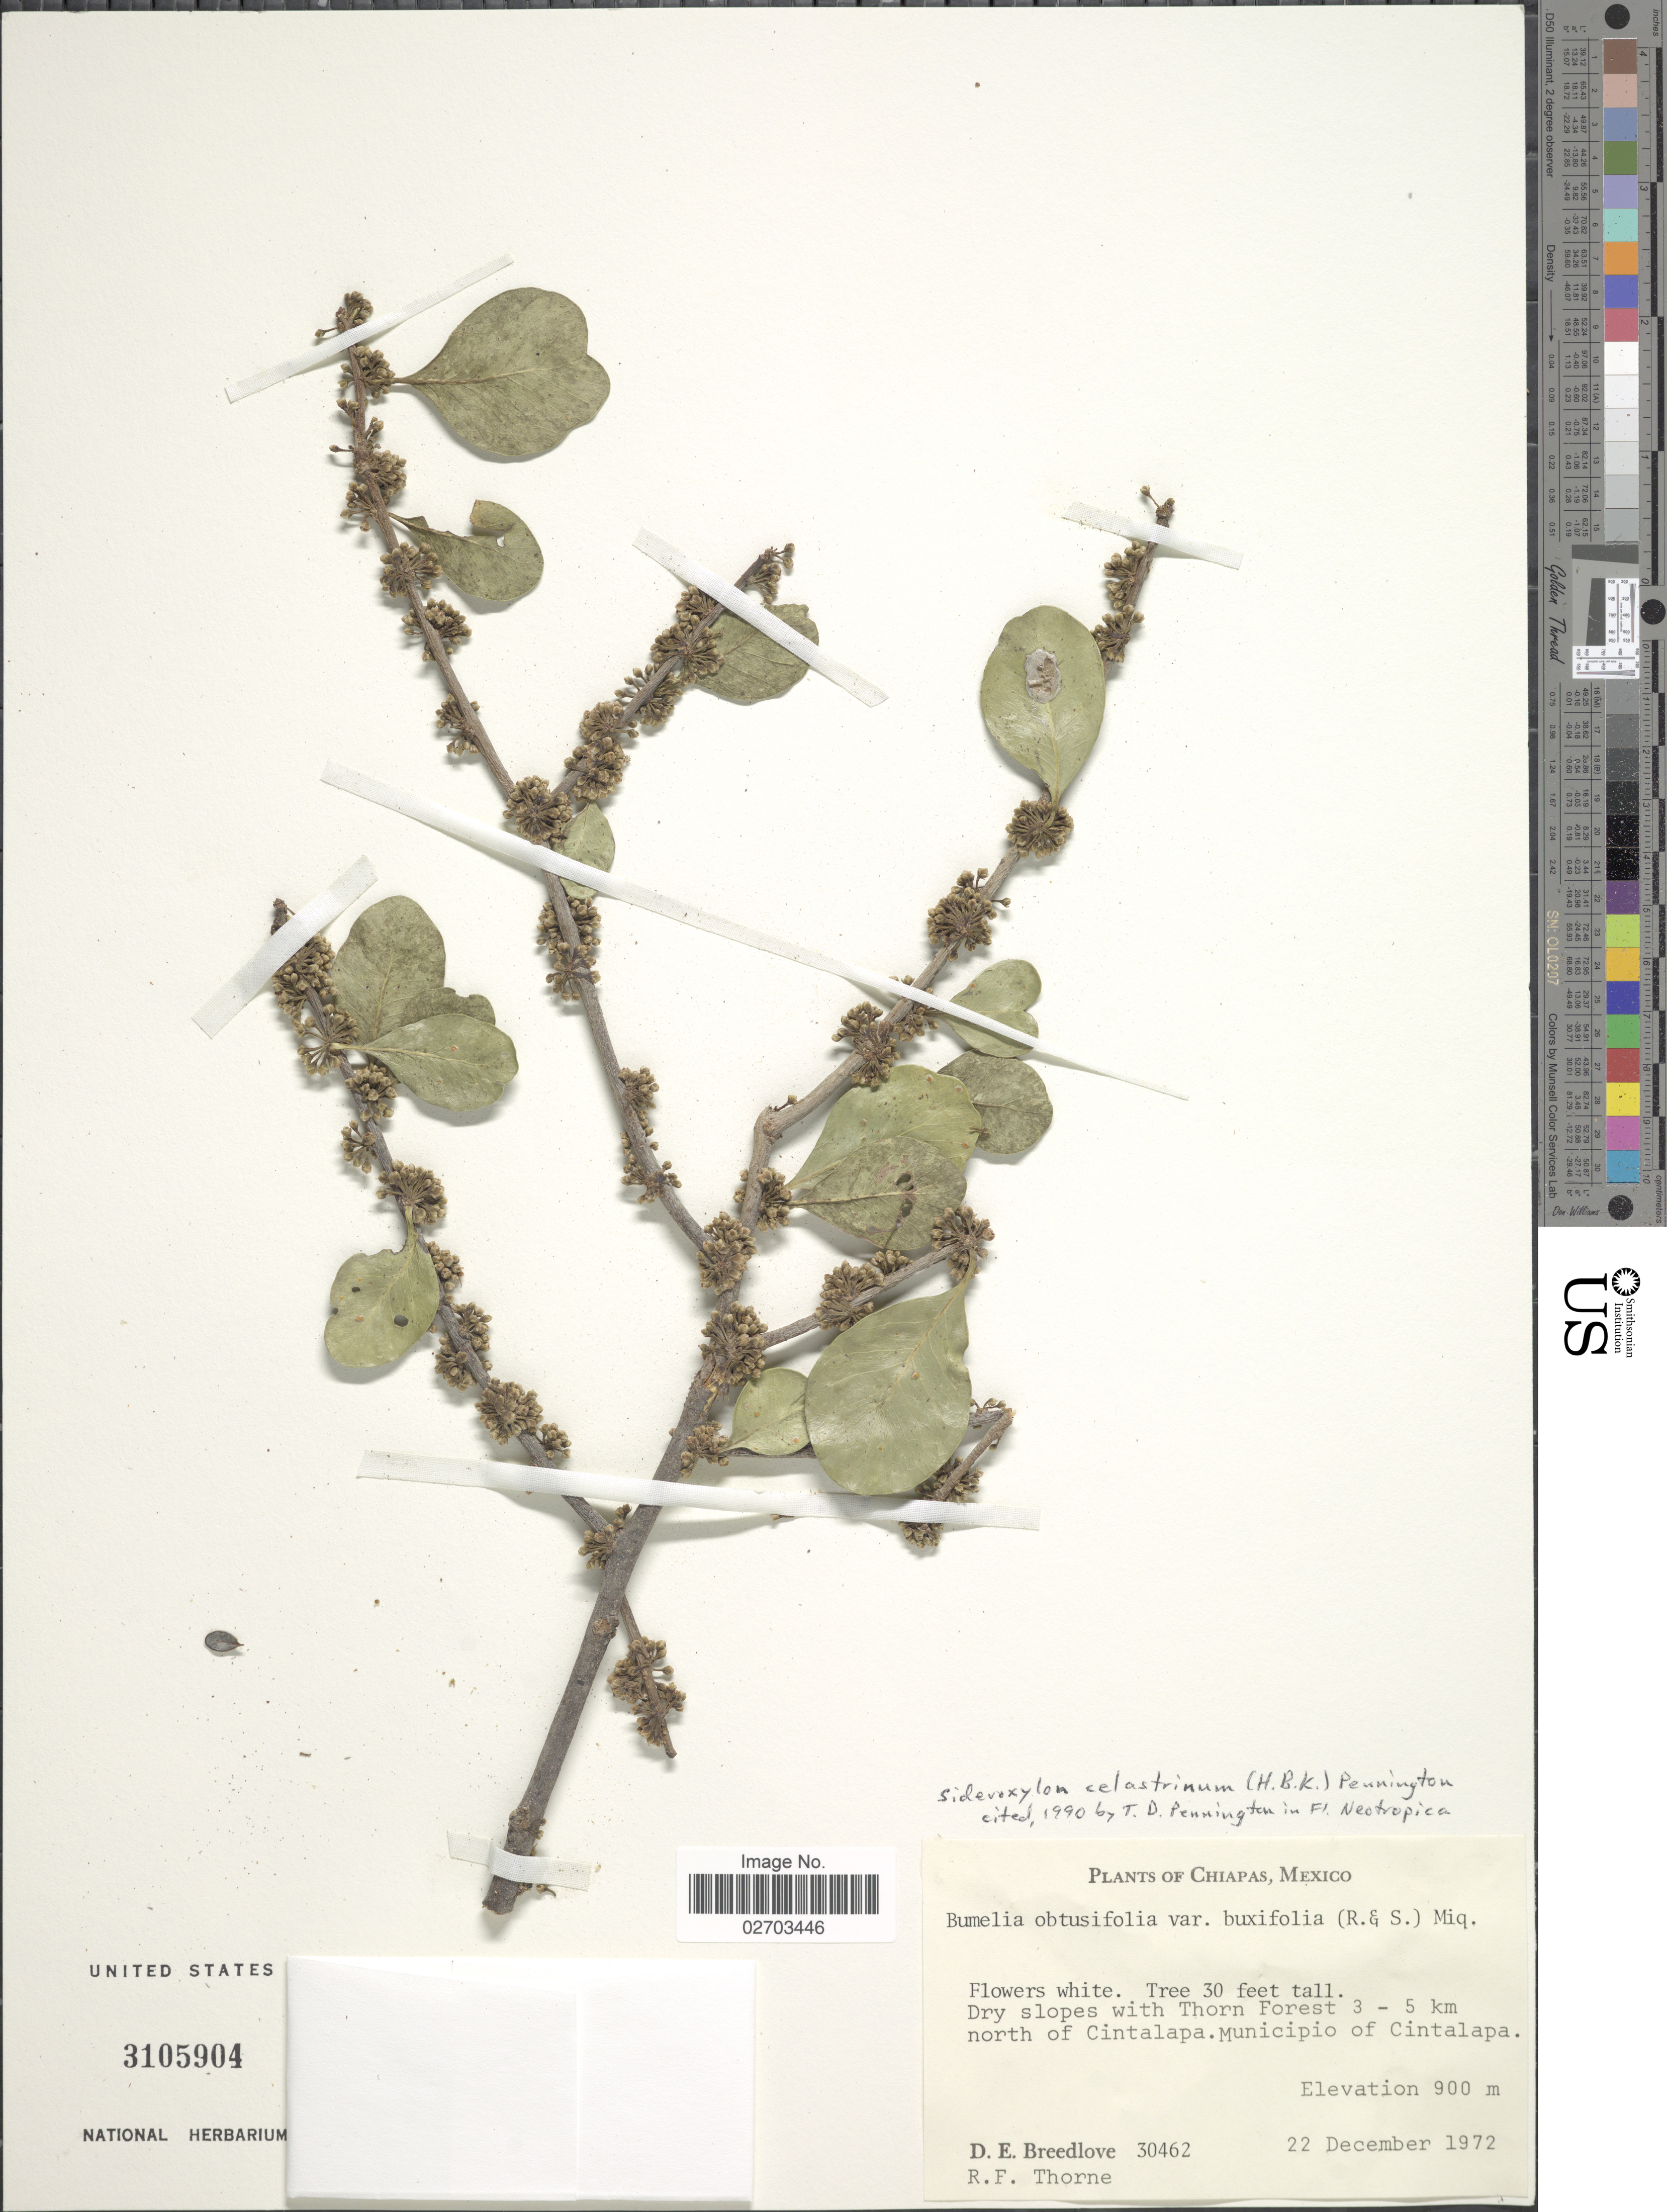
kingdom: Plantae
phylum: Tracheophyta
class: Magnoliopsida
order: Ericales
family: Sapotaceae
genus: Sideroxylon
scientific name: Sideroxylon celastrinum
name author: (Kunth) T.D. Penn.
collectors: D. E. Breedlove & R. F. Thorne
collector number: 30462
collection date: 1972-12-22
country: Mexico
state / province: Chiapas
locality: Dry slopes with Thorn Forest 3-5 km north of Cintalapa. Municipio of Cintalapa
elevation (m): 900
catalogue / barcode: US 3105904